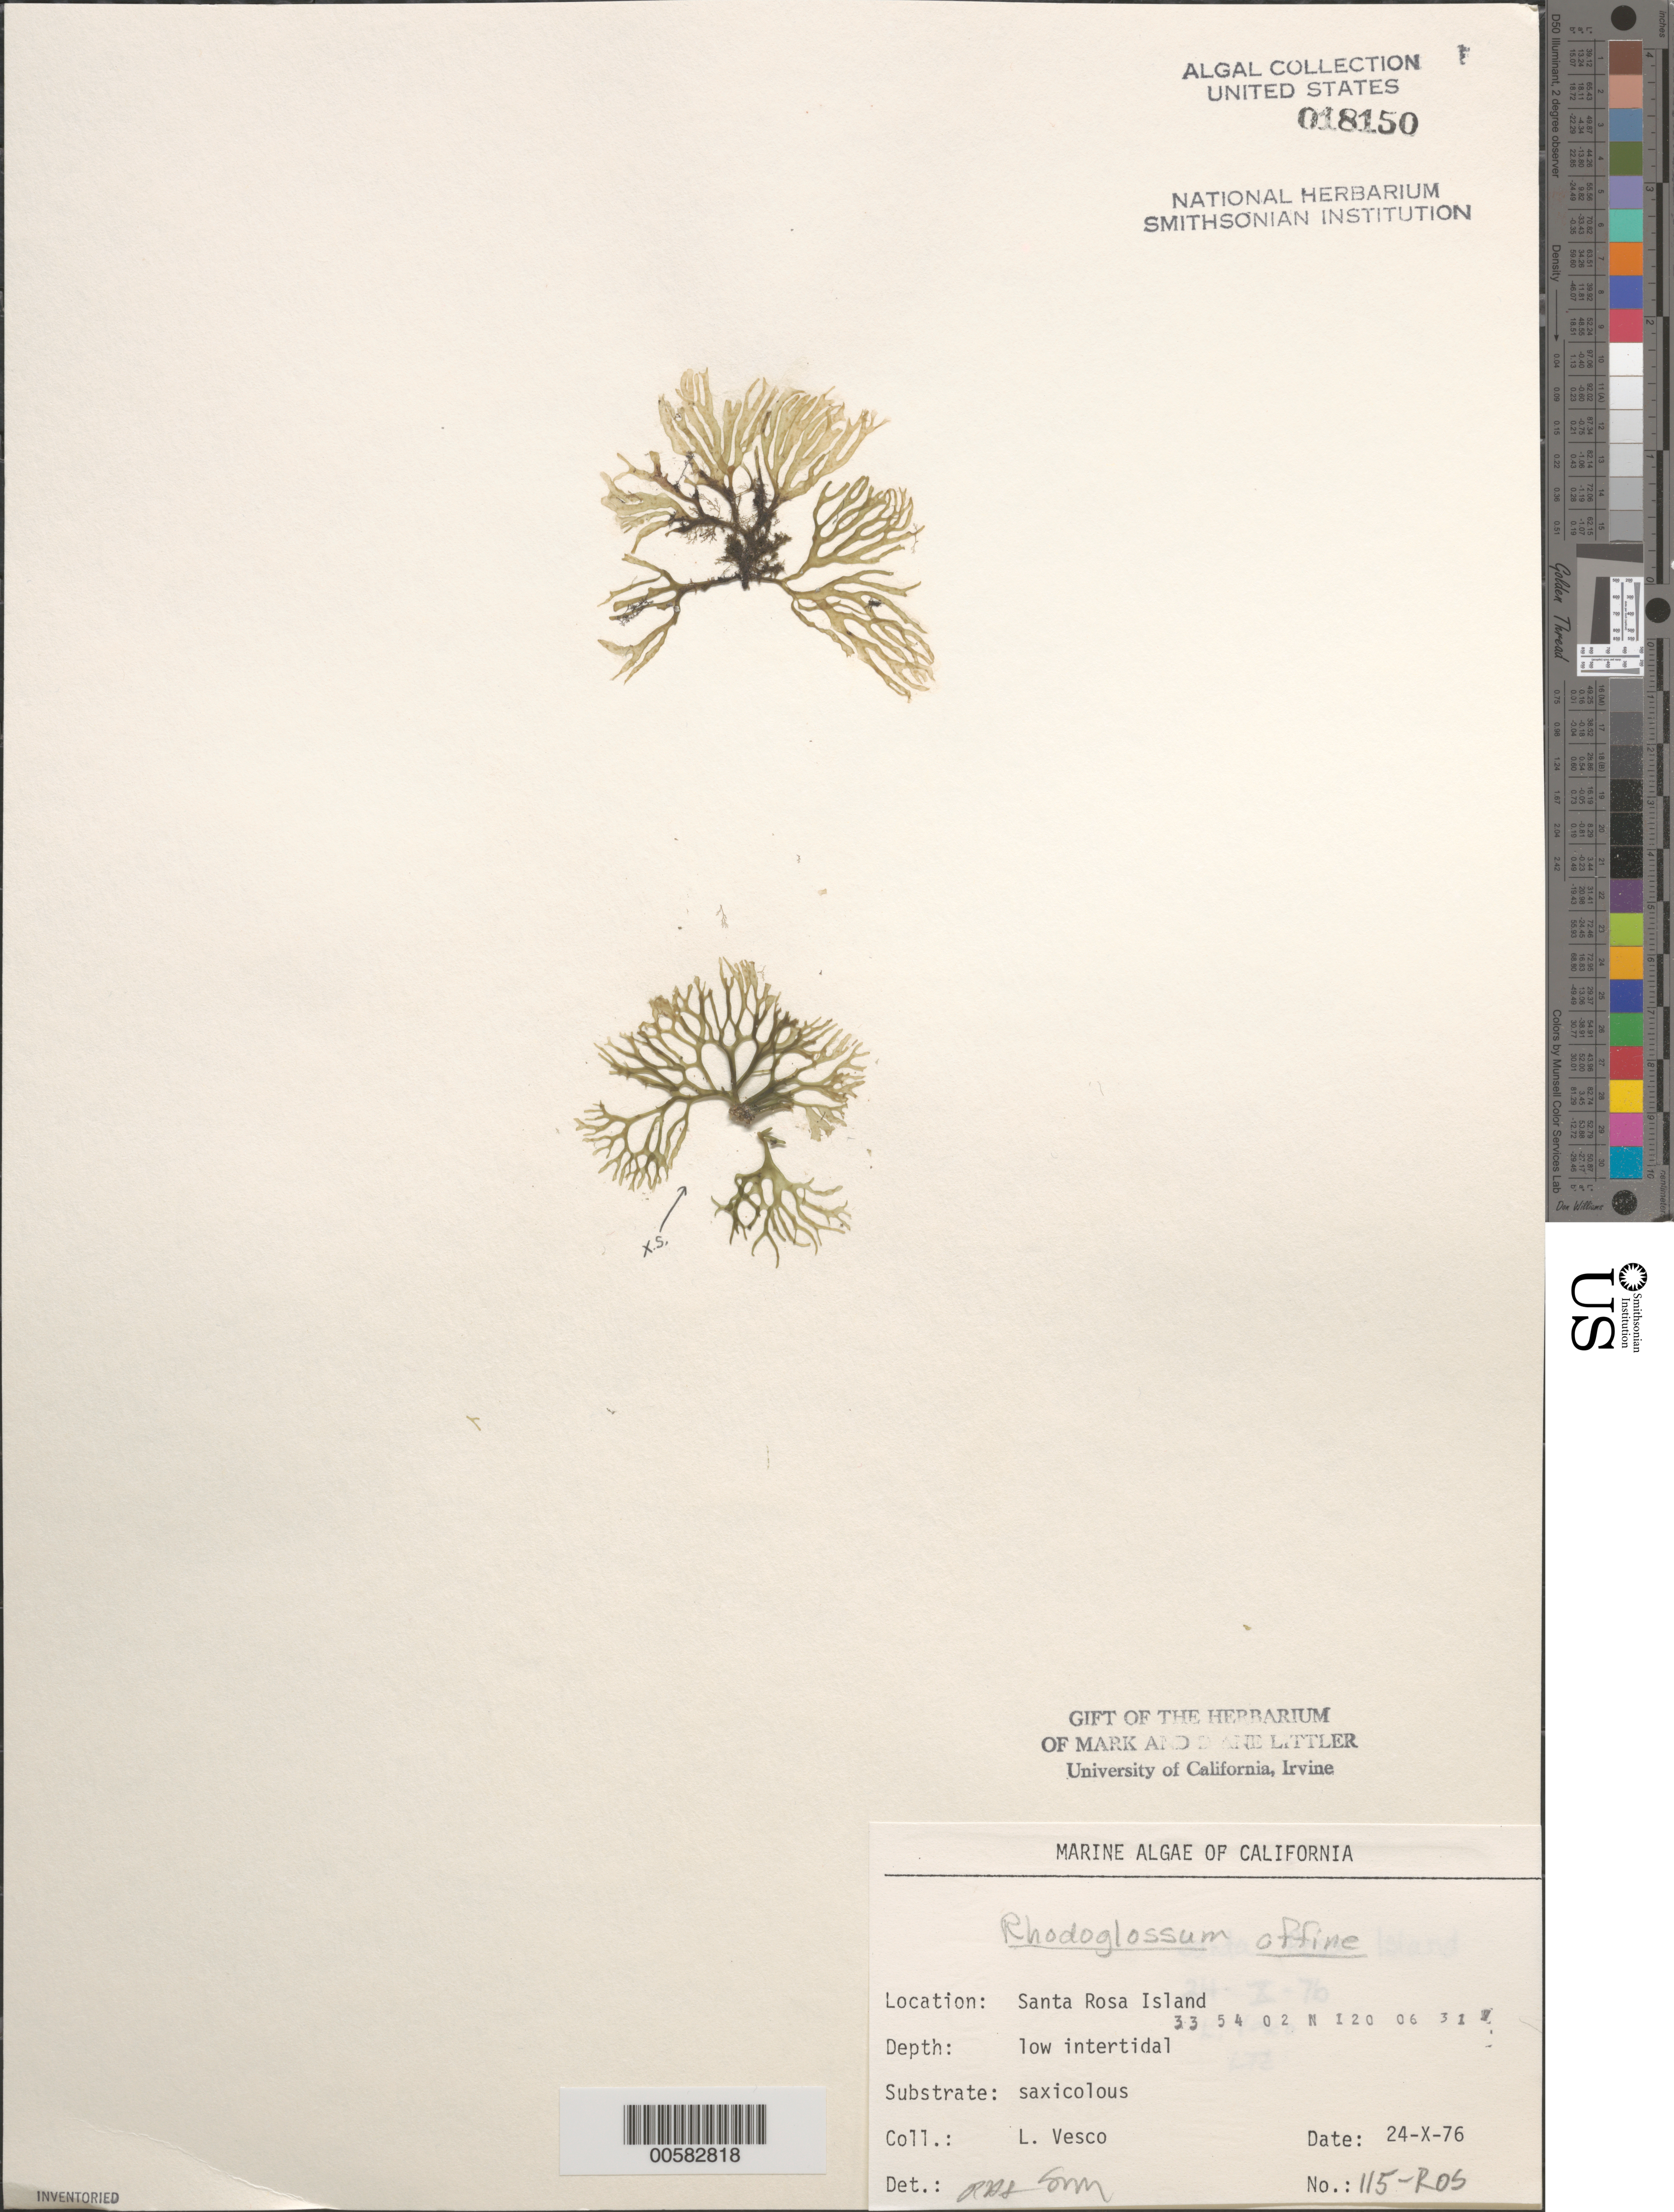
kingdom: Plantae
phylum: Rhodophyta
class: Florideophyceae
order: Gigartinales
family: Gigartinaceae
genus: Mazzaella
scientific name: Mazzaella affinis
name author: (Harvey) Fredericq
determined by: Algae name updating Project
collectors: L. Vesco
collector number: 115-ros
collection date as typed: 24 Oct 1976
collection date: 1976-10-24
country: United States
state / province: California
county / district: Santa Barbara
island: Santa Rosa Island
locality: Johnson's Lee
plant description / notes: BLM-SOCALBIGHT Rocky Intertidal Survey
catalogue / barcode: US 18150